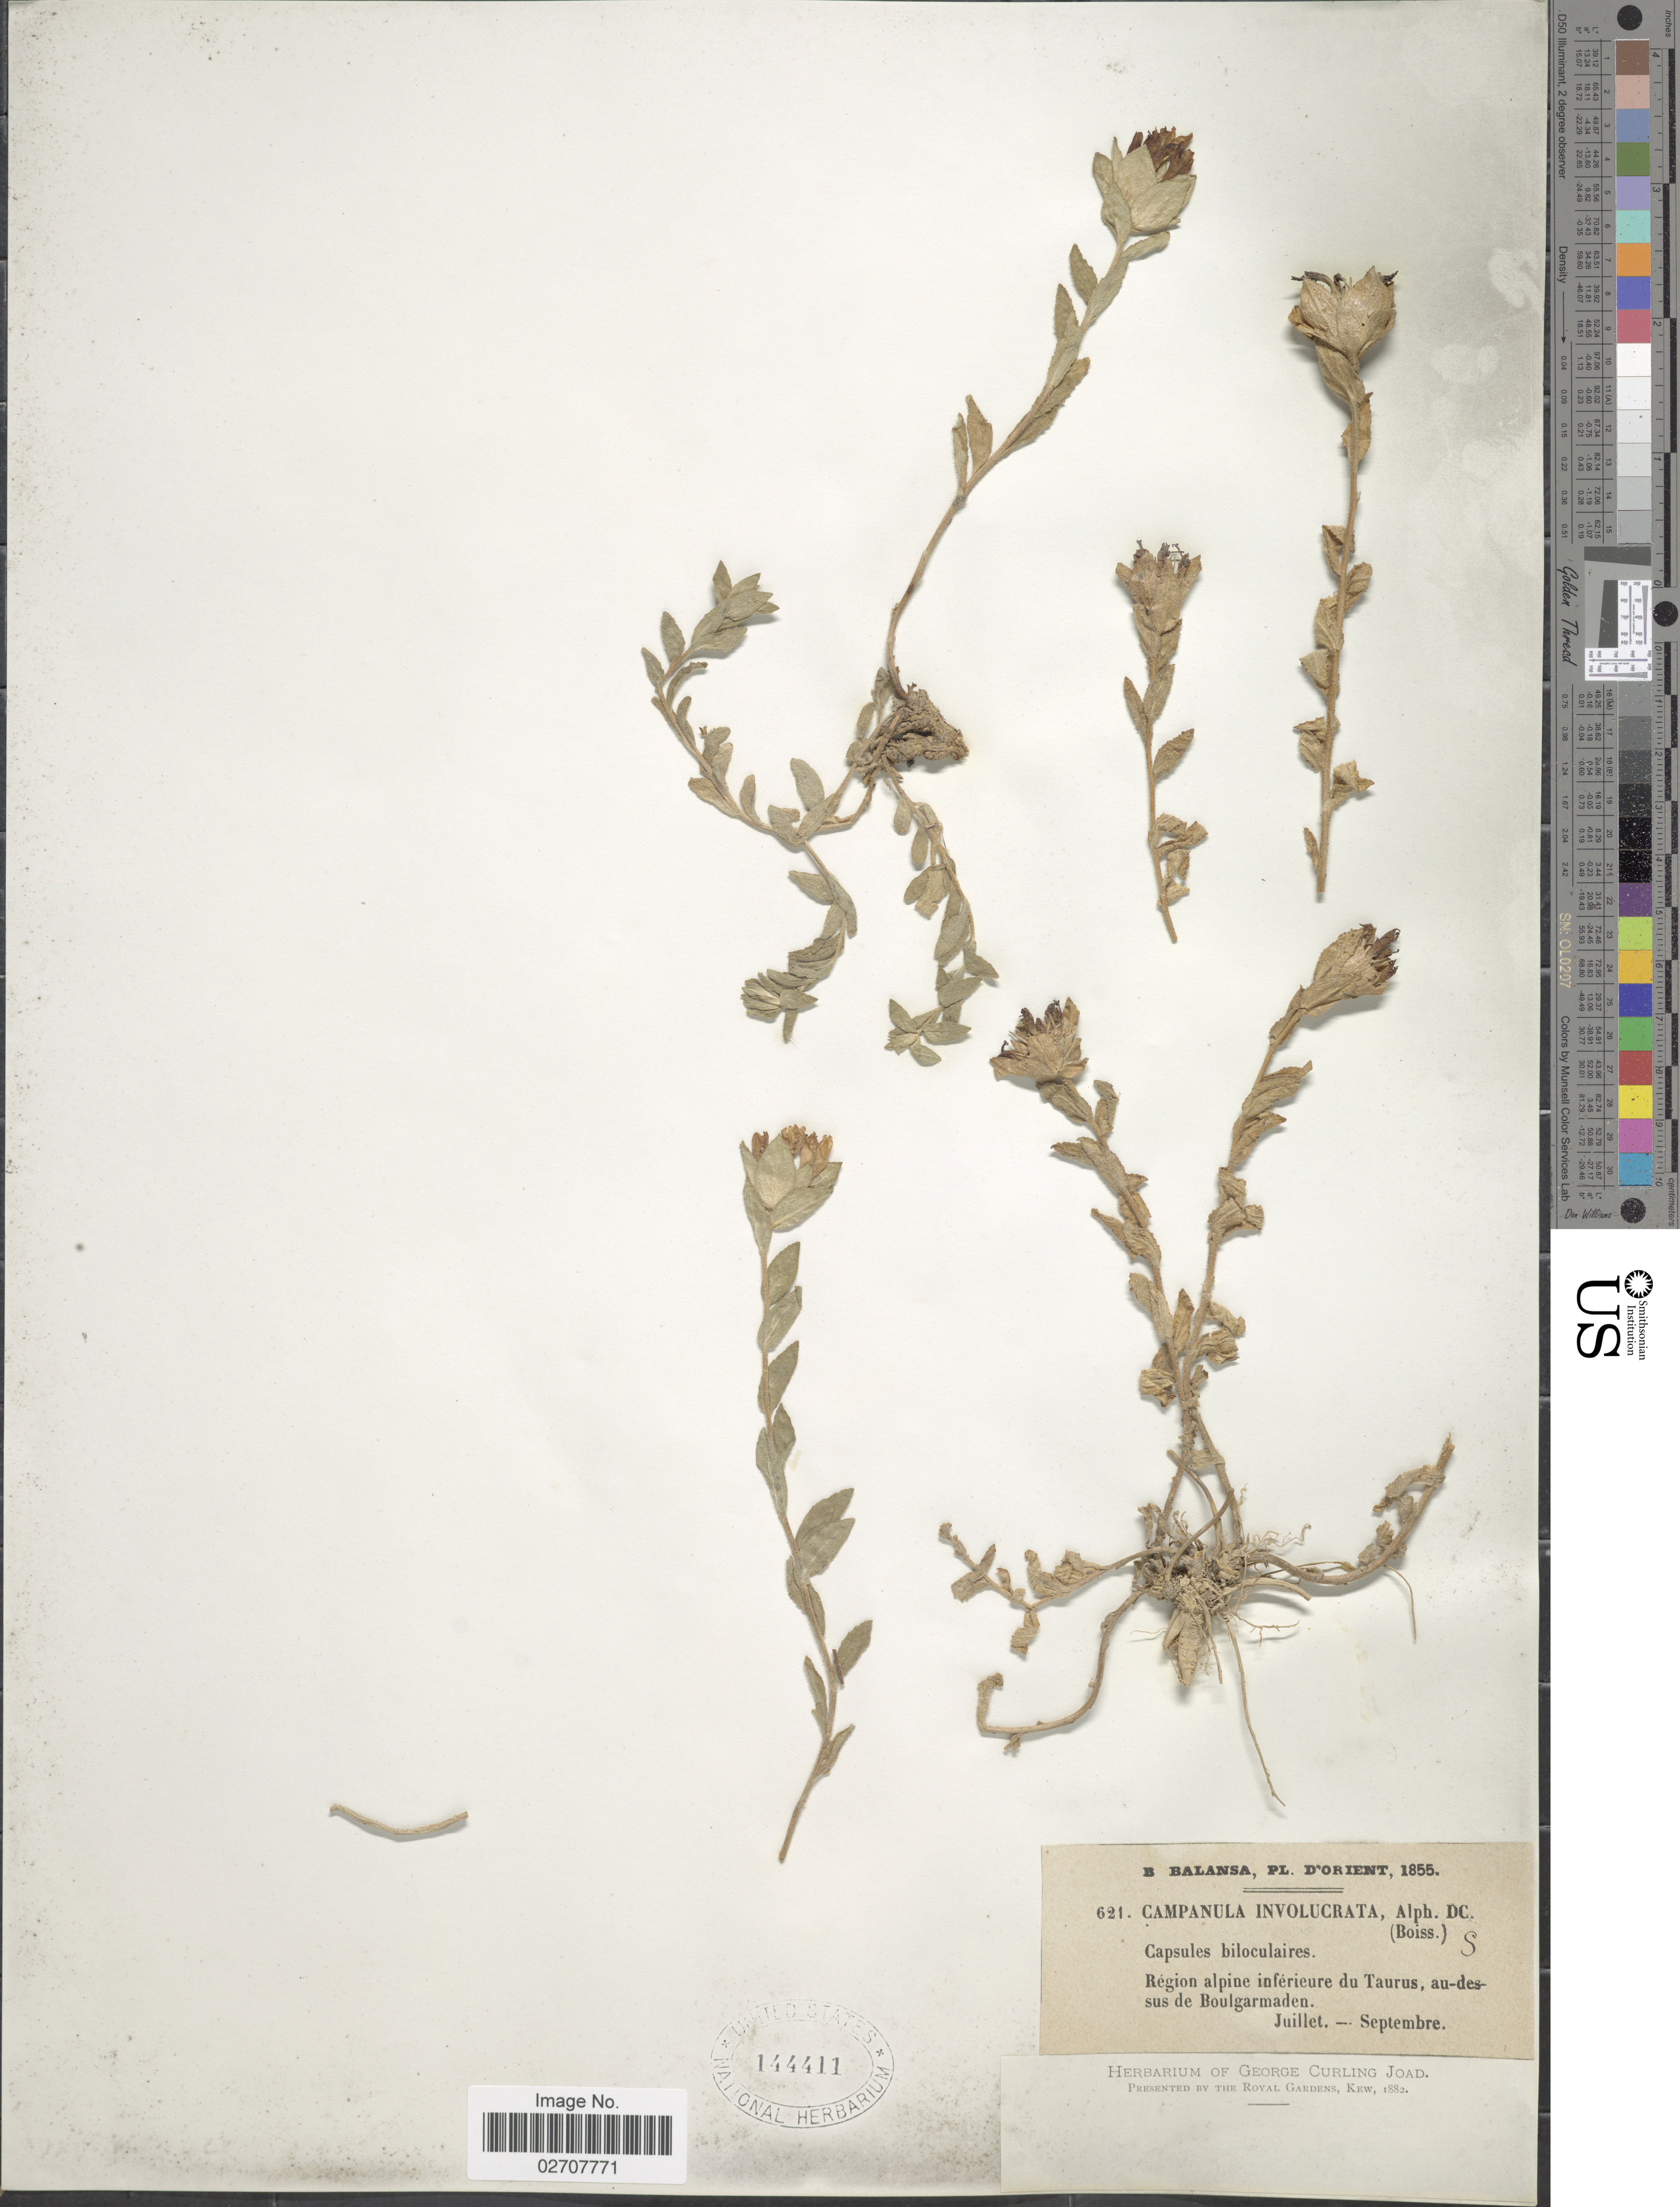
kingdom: Plantae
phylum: Tracheophyta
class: Magnoliopsida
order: Asterales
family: Campanulaceae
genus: Campanula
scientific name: Campanula involucrata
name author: Aucher ex A. DC.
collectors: B. Balansa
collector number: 621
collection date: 1855-07/1855-09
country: Turkey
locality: Region alpine inferieure du Taurus, au-des-sus de Boulgarmaden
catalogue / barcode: US 144411